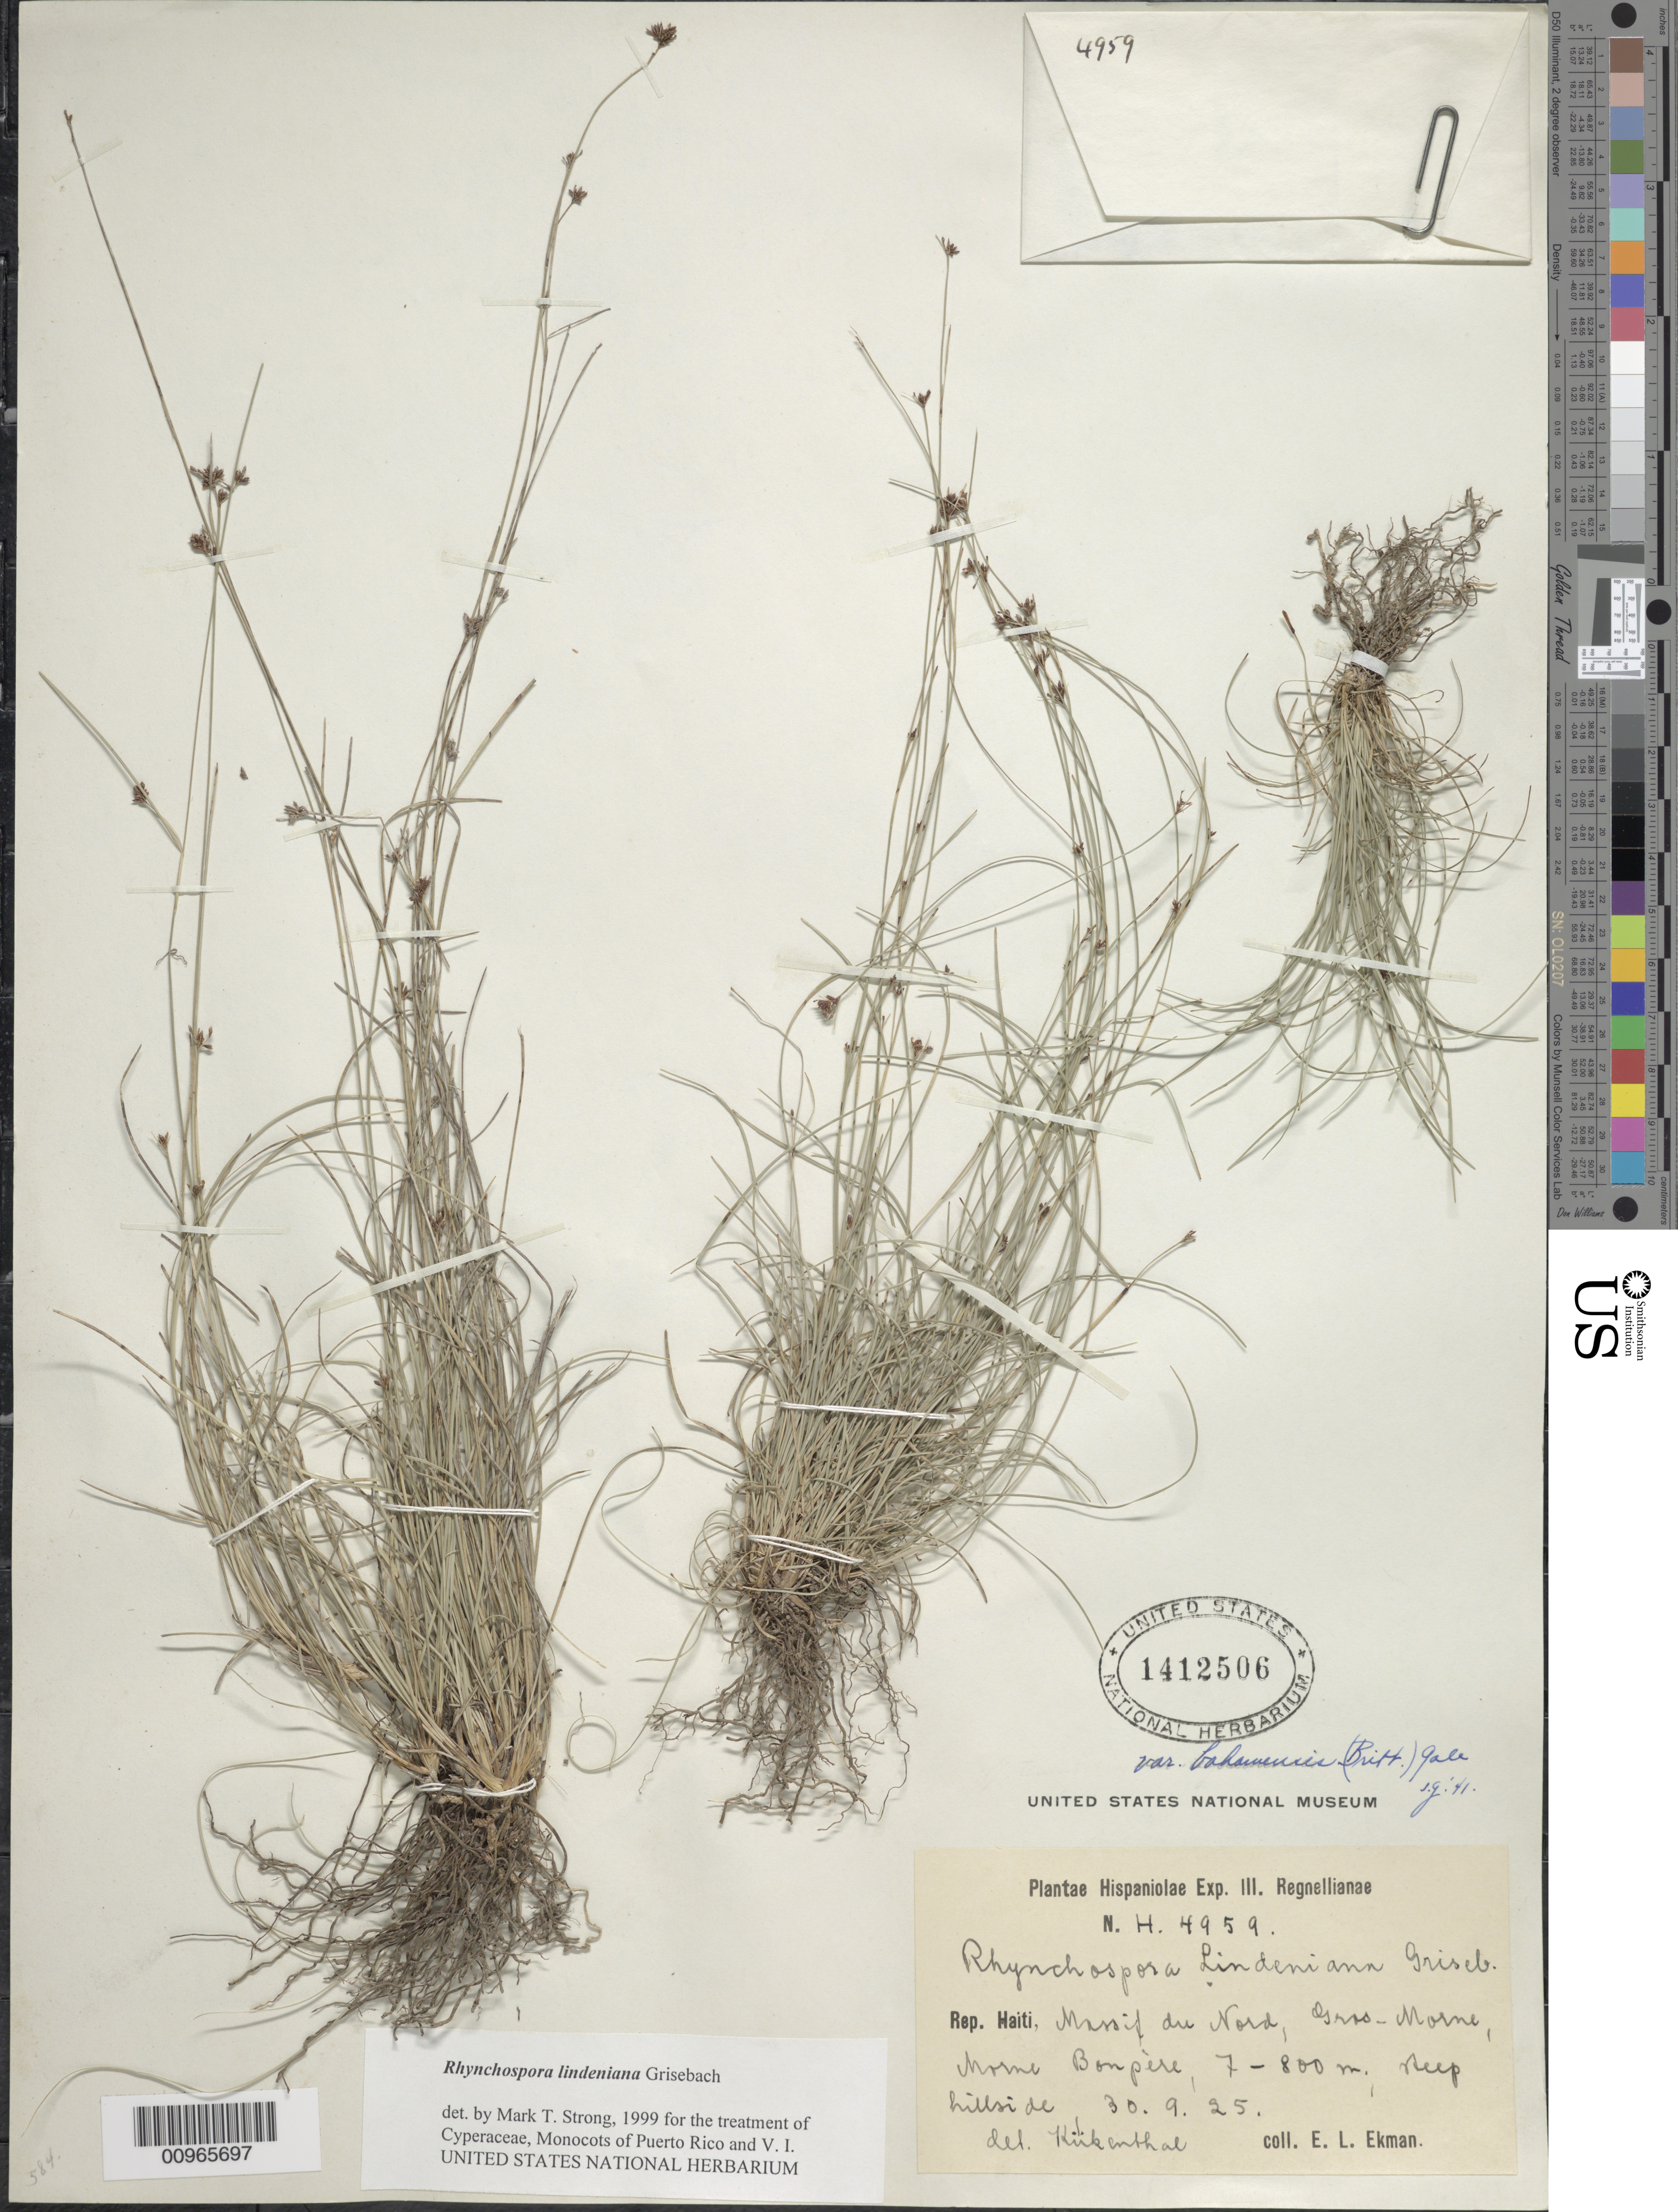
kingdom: Plantae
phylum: Tracheophyta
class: Liliopsida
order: Poales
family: Cyperaceae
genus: Rhynchospora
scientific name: Rhynchospora lindeniana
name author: Griseb.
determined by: Strong, M. T., (US), Smithsonian Institution - National Museum of Natural History (UNITED STATES)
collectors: E. L. Ekman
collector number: H 4959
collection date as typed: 30 Sep 1925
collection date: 1925-09-30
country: Haiti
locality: Massif du Nord, Gross Morne, Morne Bonpère, hillside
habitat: Steep hillside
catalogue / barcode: US 1412506